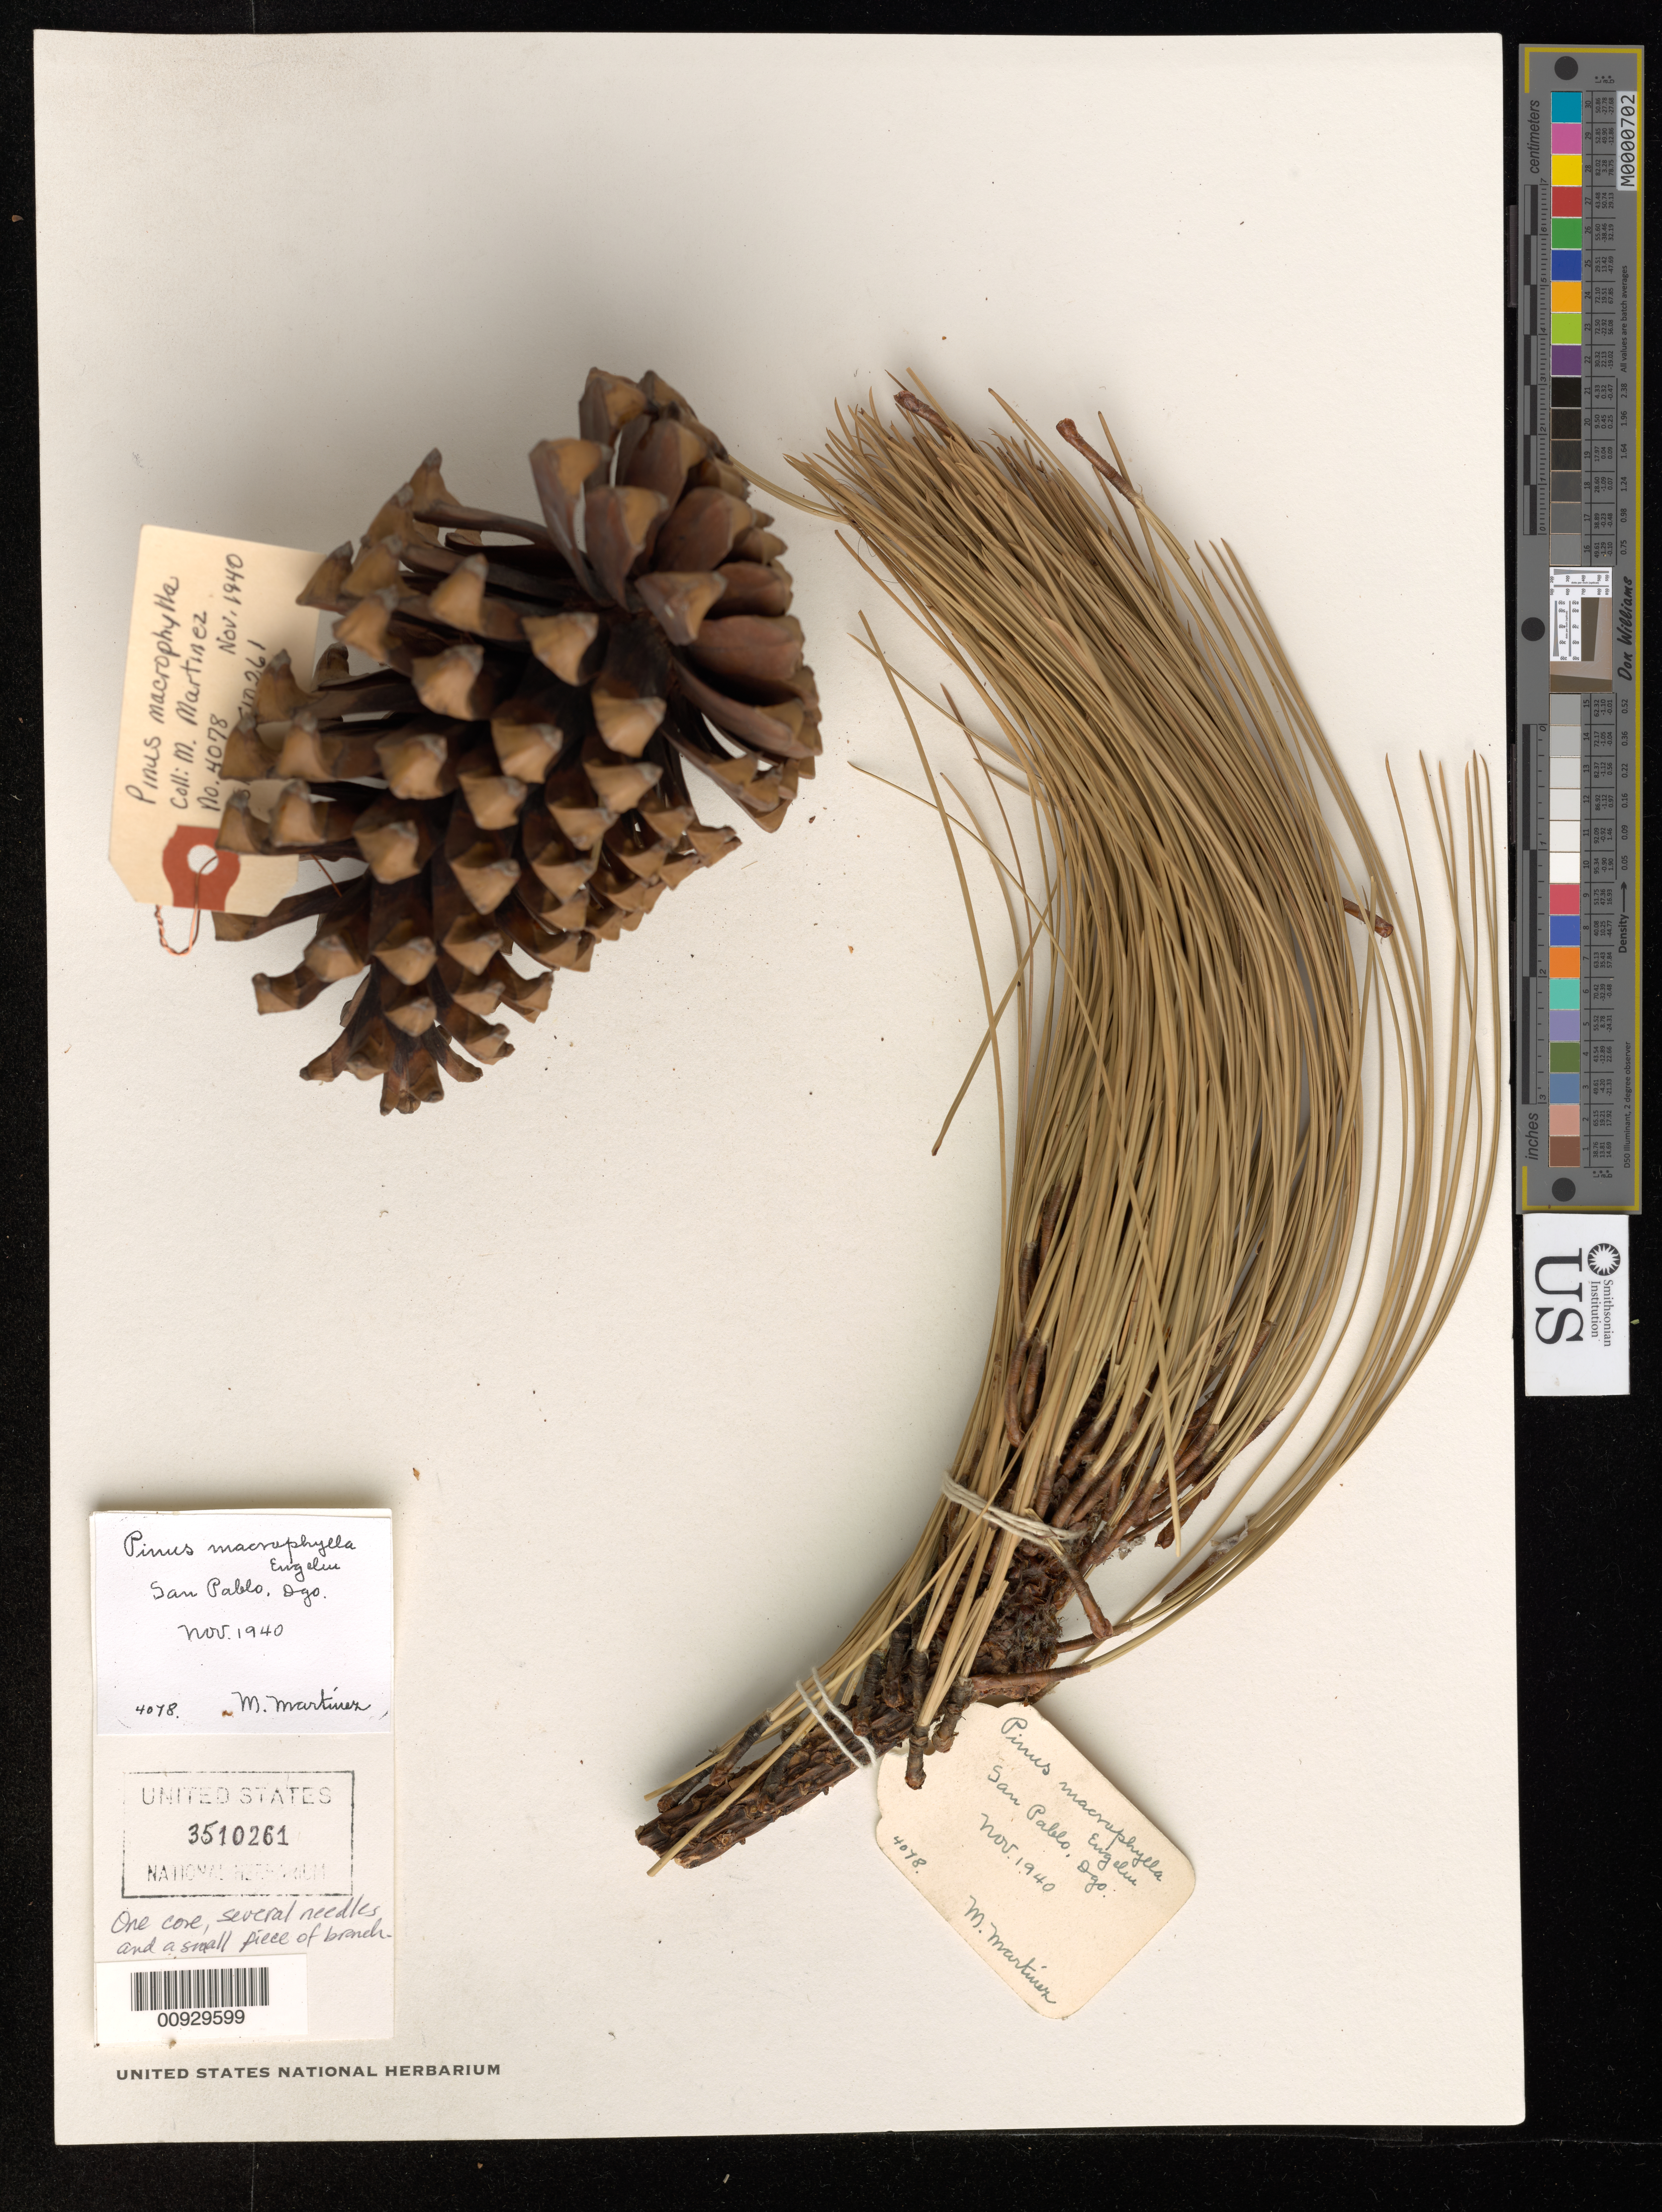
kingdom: Plantae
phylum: Tracheophyta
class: Pinopsida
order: Pinales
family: Pinaceae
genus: Pinus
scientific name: Pinus macrophylla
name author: Lindl.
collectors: M. Martinez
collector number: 4078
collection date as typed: Nov 1940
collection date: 1940-11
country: Mexico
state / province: Durango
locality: San Pablo.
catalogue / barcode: US 3510261